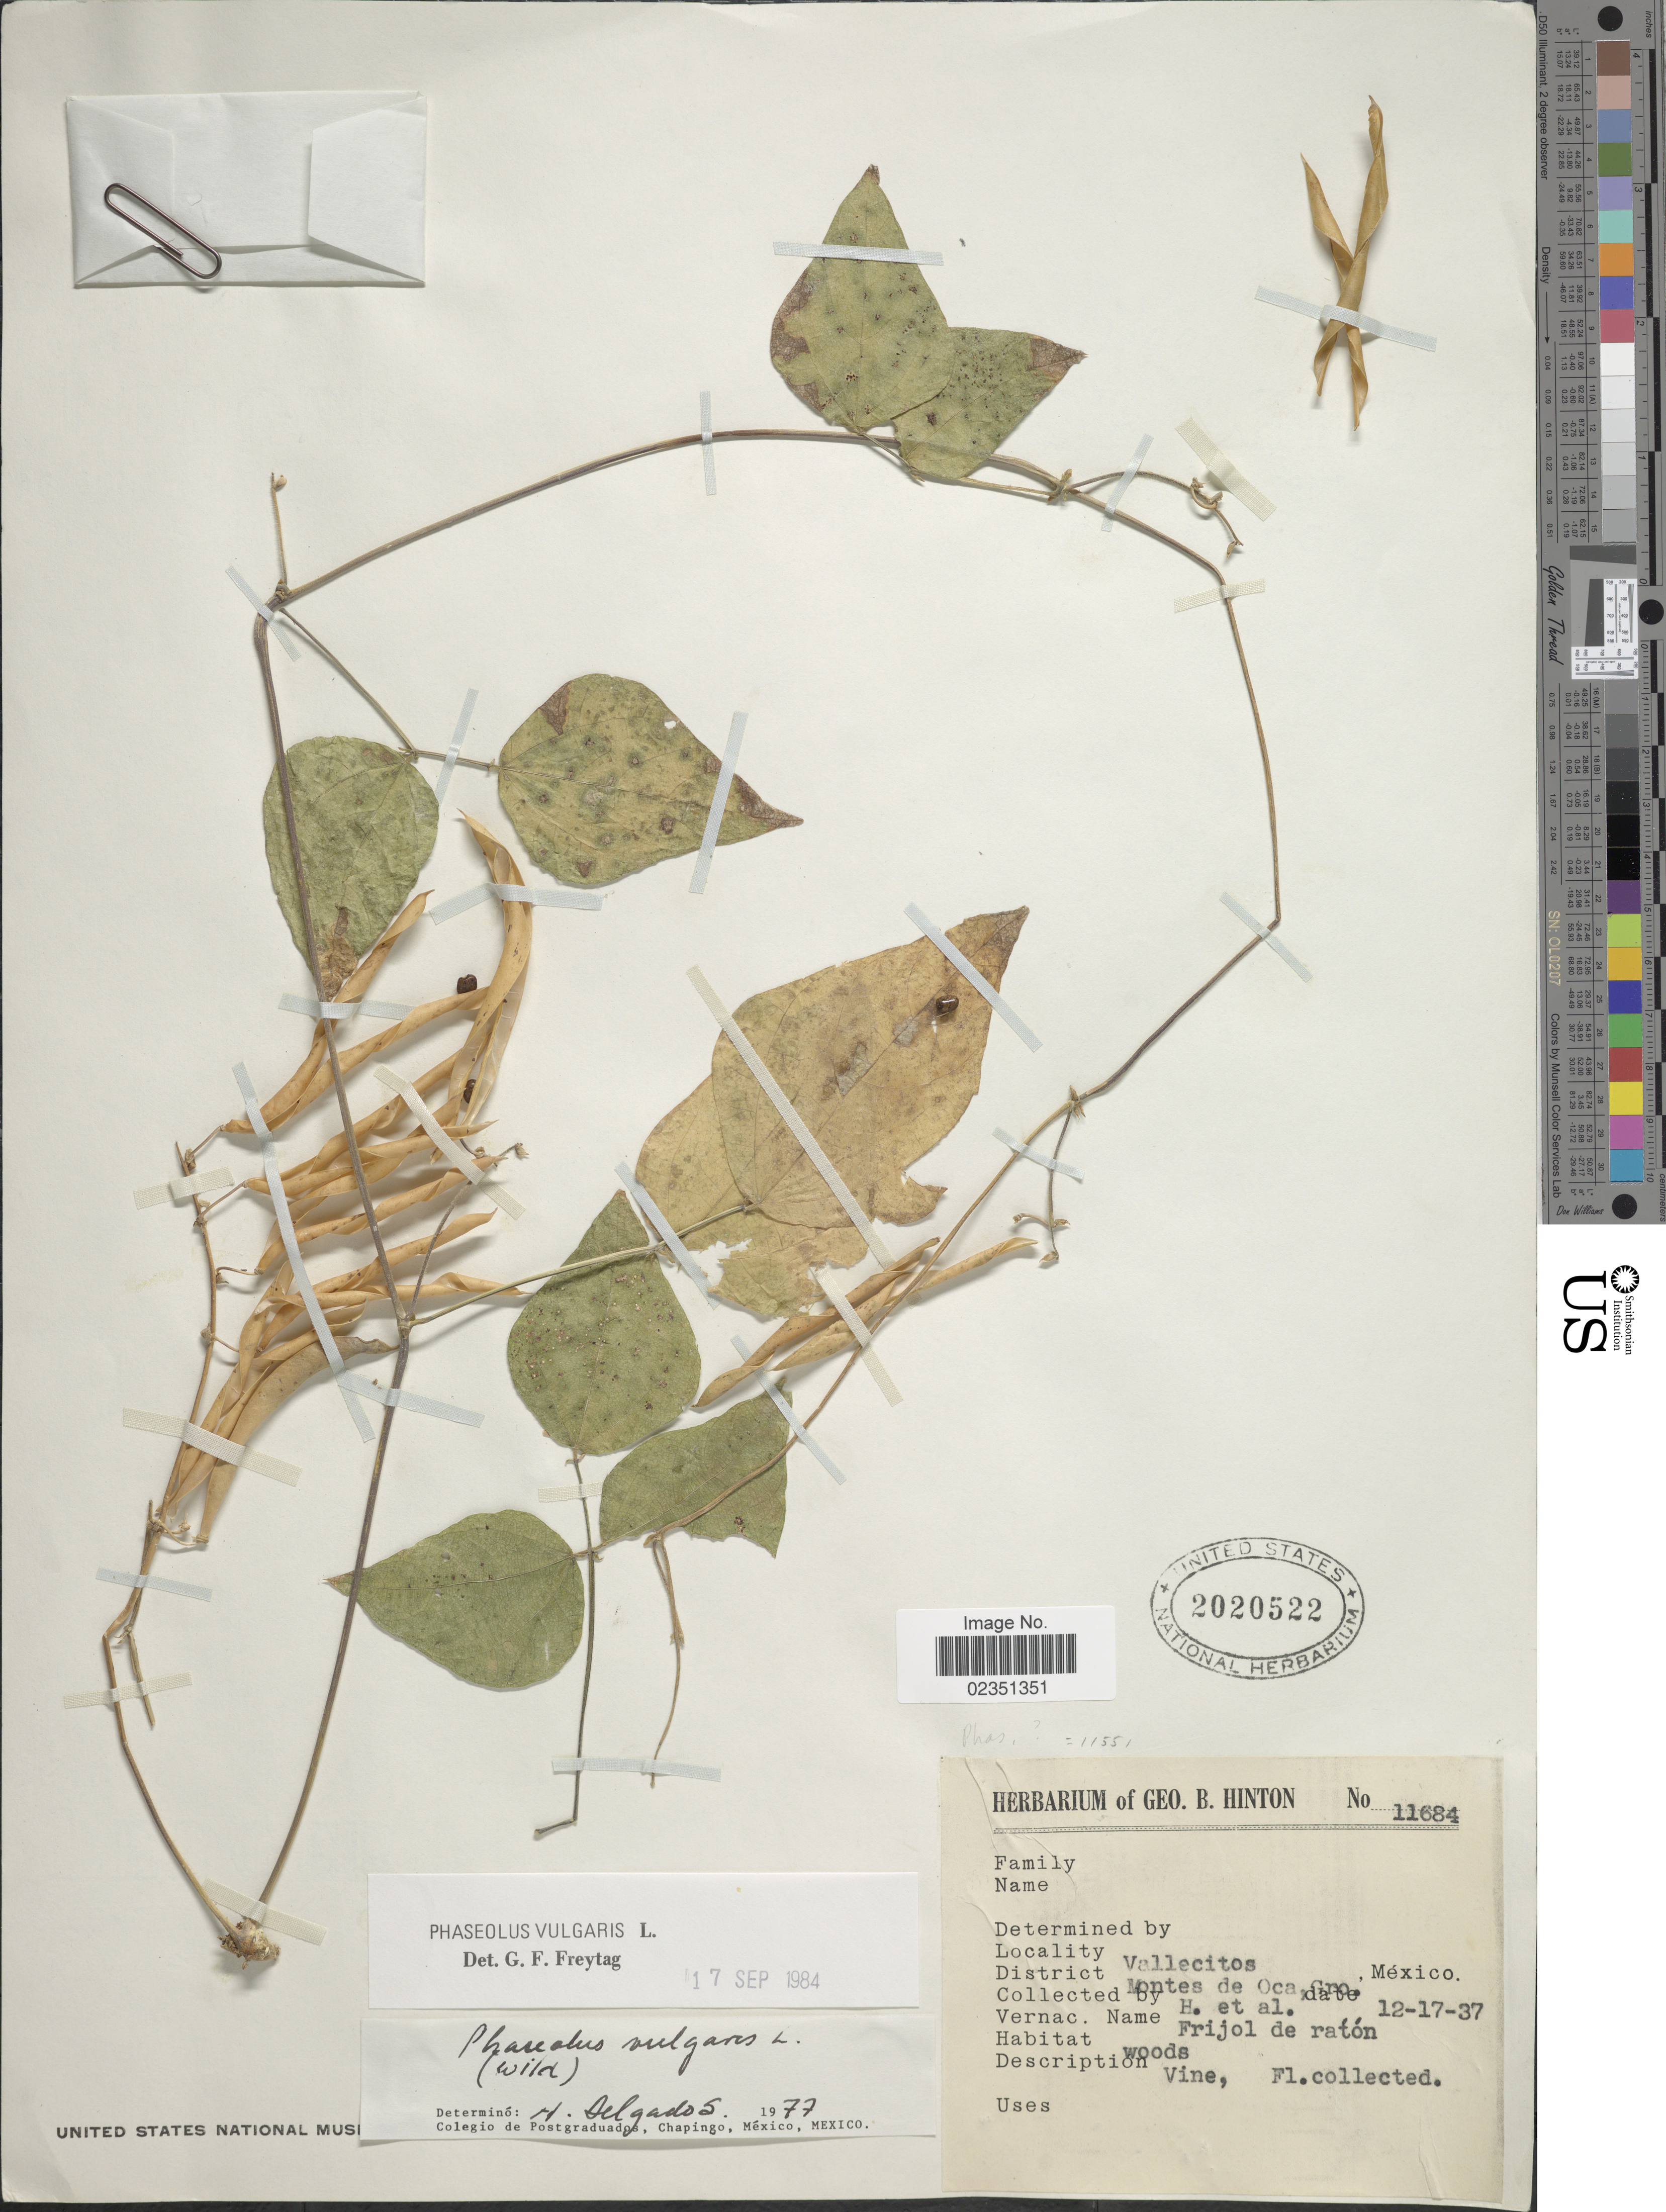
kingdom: Plantae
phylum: Tracheophyta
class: Magnoliopsida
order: Fabales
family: Fabaceae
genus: Phaseolus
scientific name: Phaseolus vulgaris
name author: L.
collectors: G. B. Hinton & et al.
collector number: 11684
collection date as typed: Transcribed d/m/y: 17/12/37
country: Mexico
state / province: Guerrero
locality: Vallecitos. District Montes de Oca.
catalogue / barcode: US 2020522